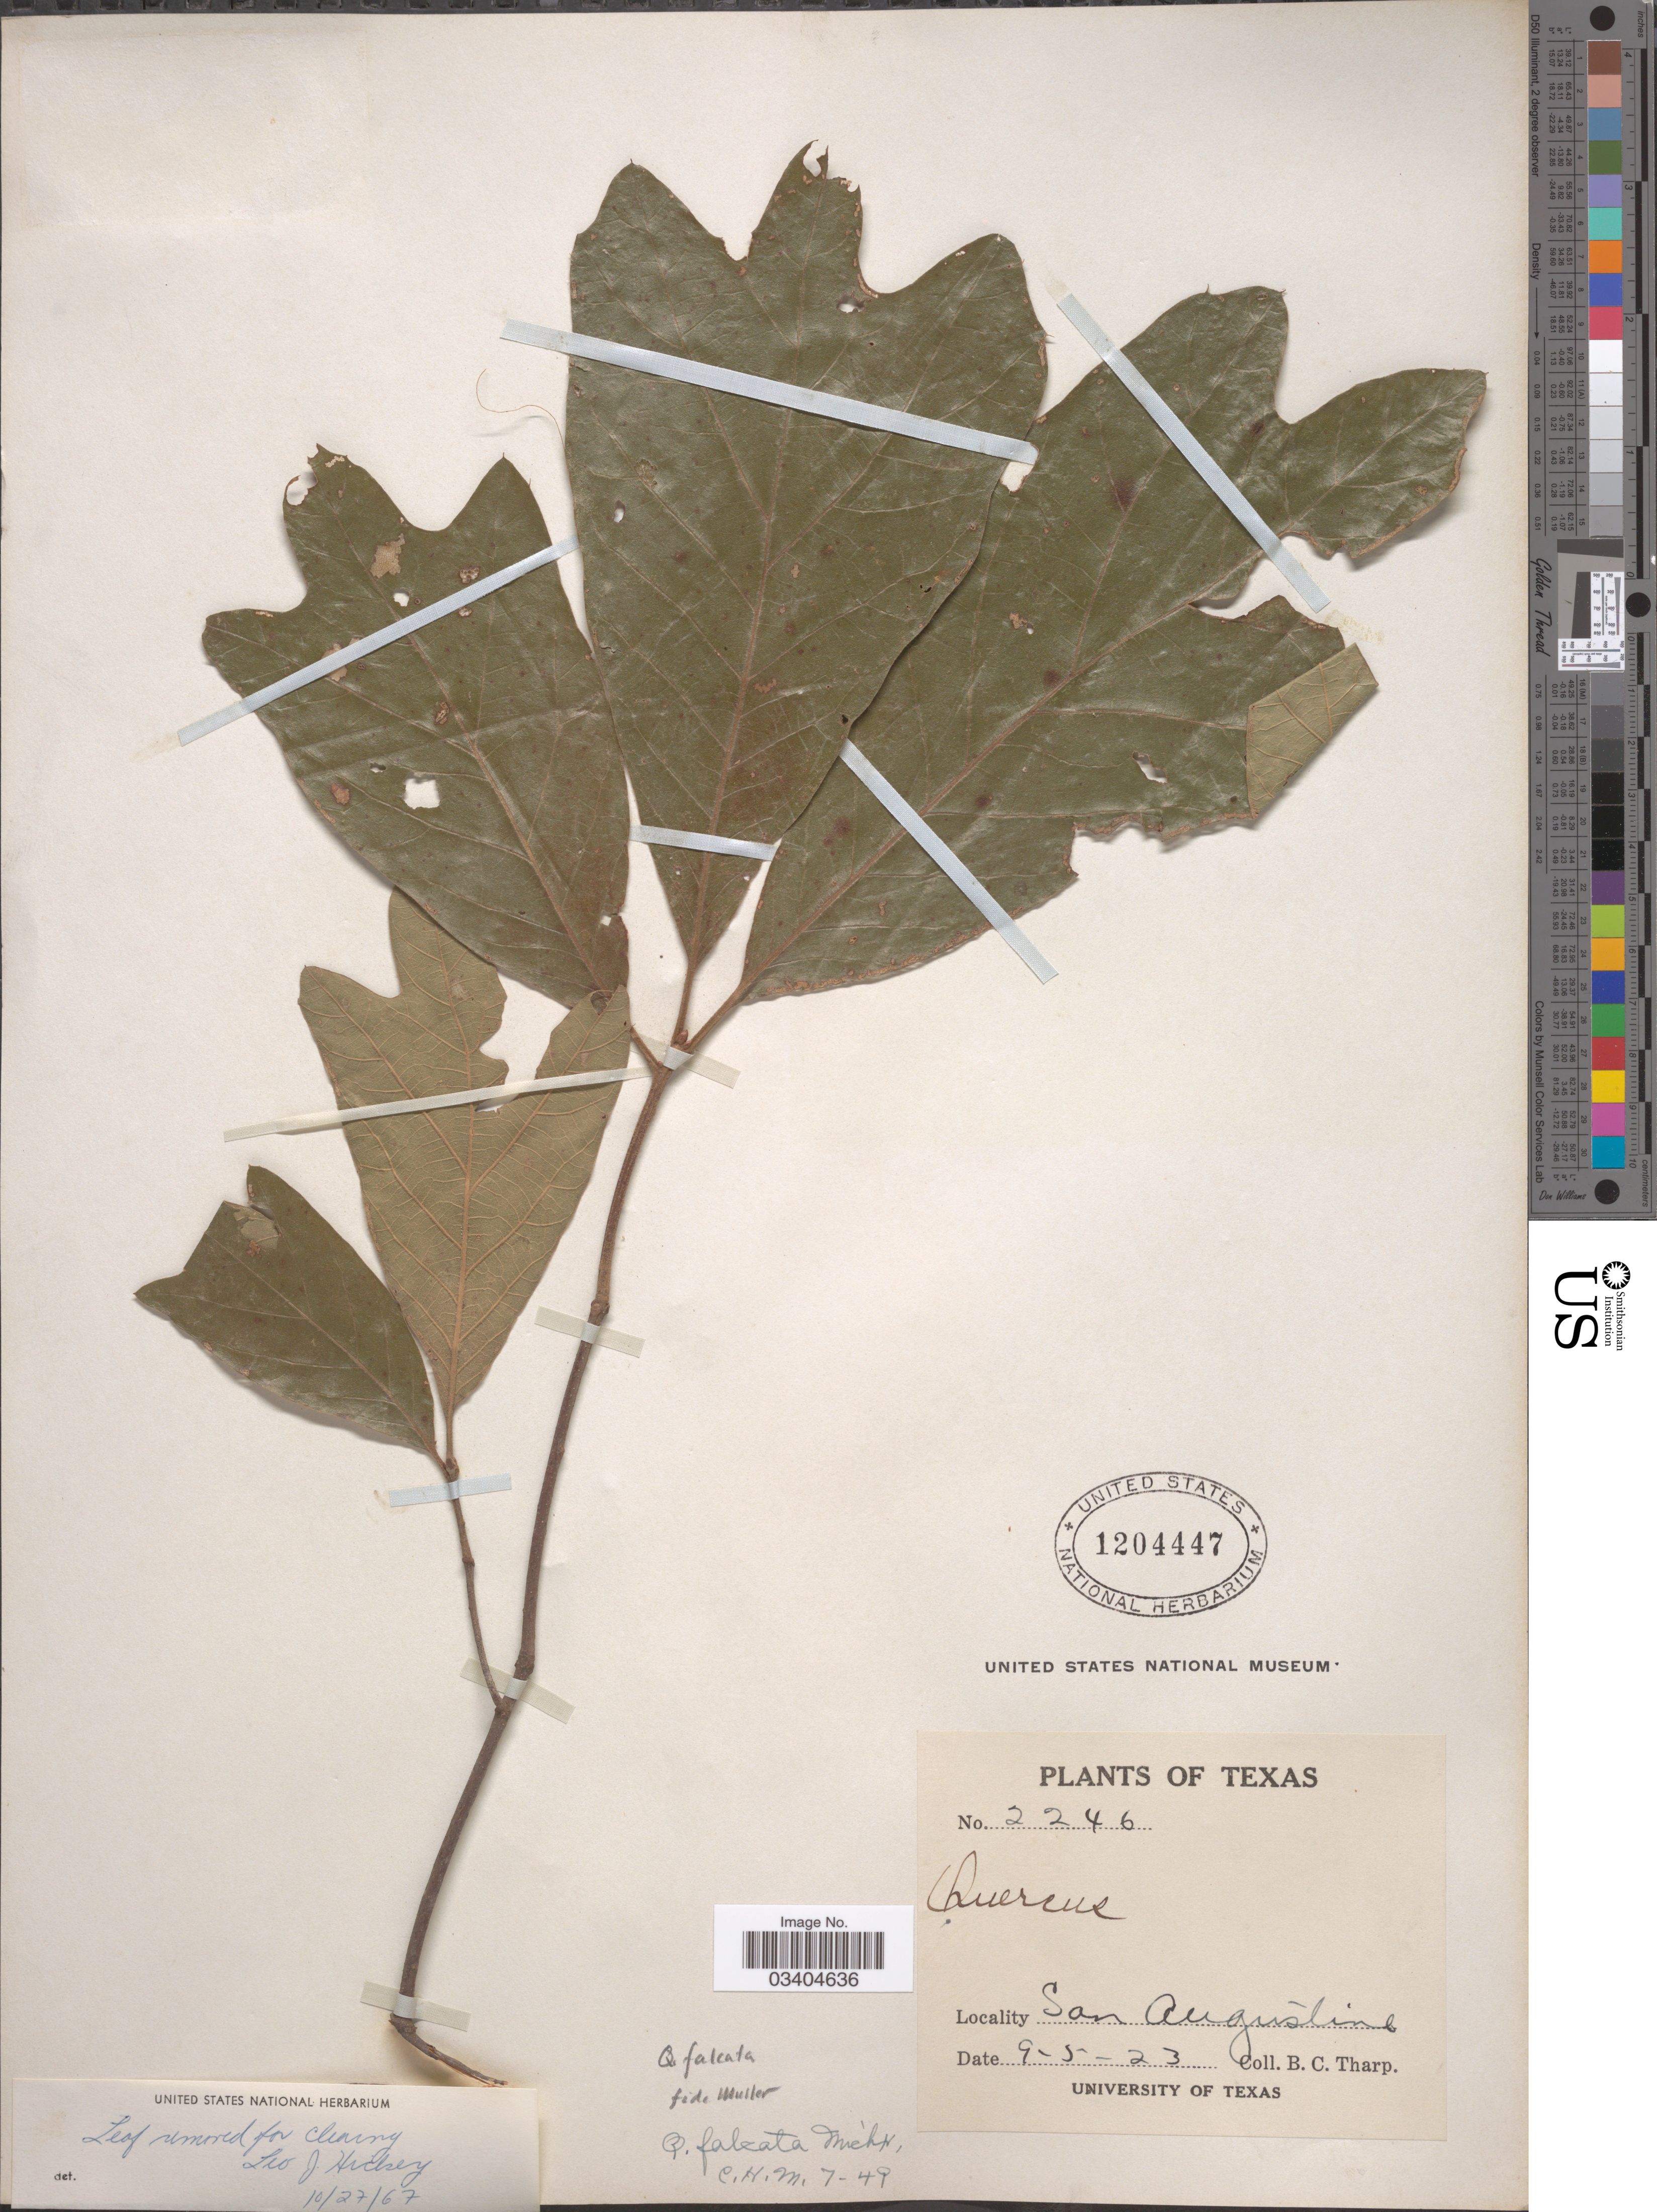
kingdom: Plantae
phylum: Tracheophyta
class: Magnoliopsida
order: Fagales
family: Fagaceae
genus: Quercus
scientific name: Quercus falcata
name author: Michx.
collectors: B. C. Tharp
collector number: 2246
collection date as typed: Transcribed d/m/y: 5/9/23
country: United States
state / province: Texas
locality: San Augustine.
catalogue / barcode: US 1204447